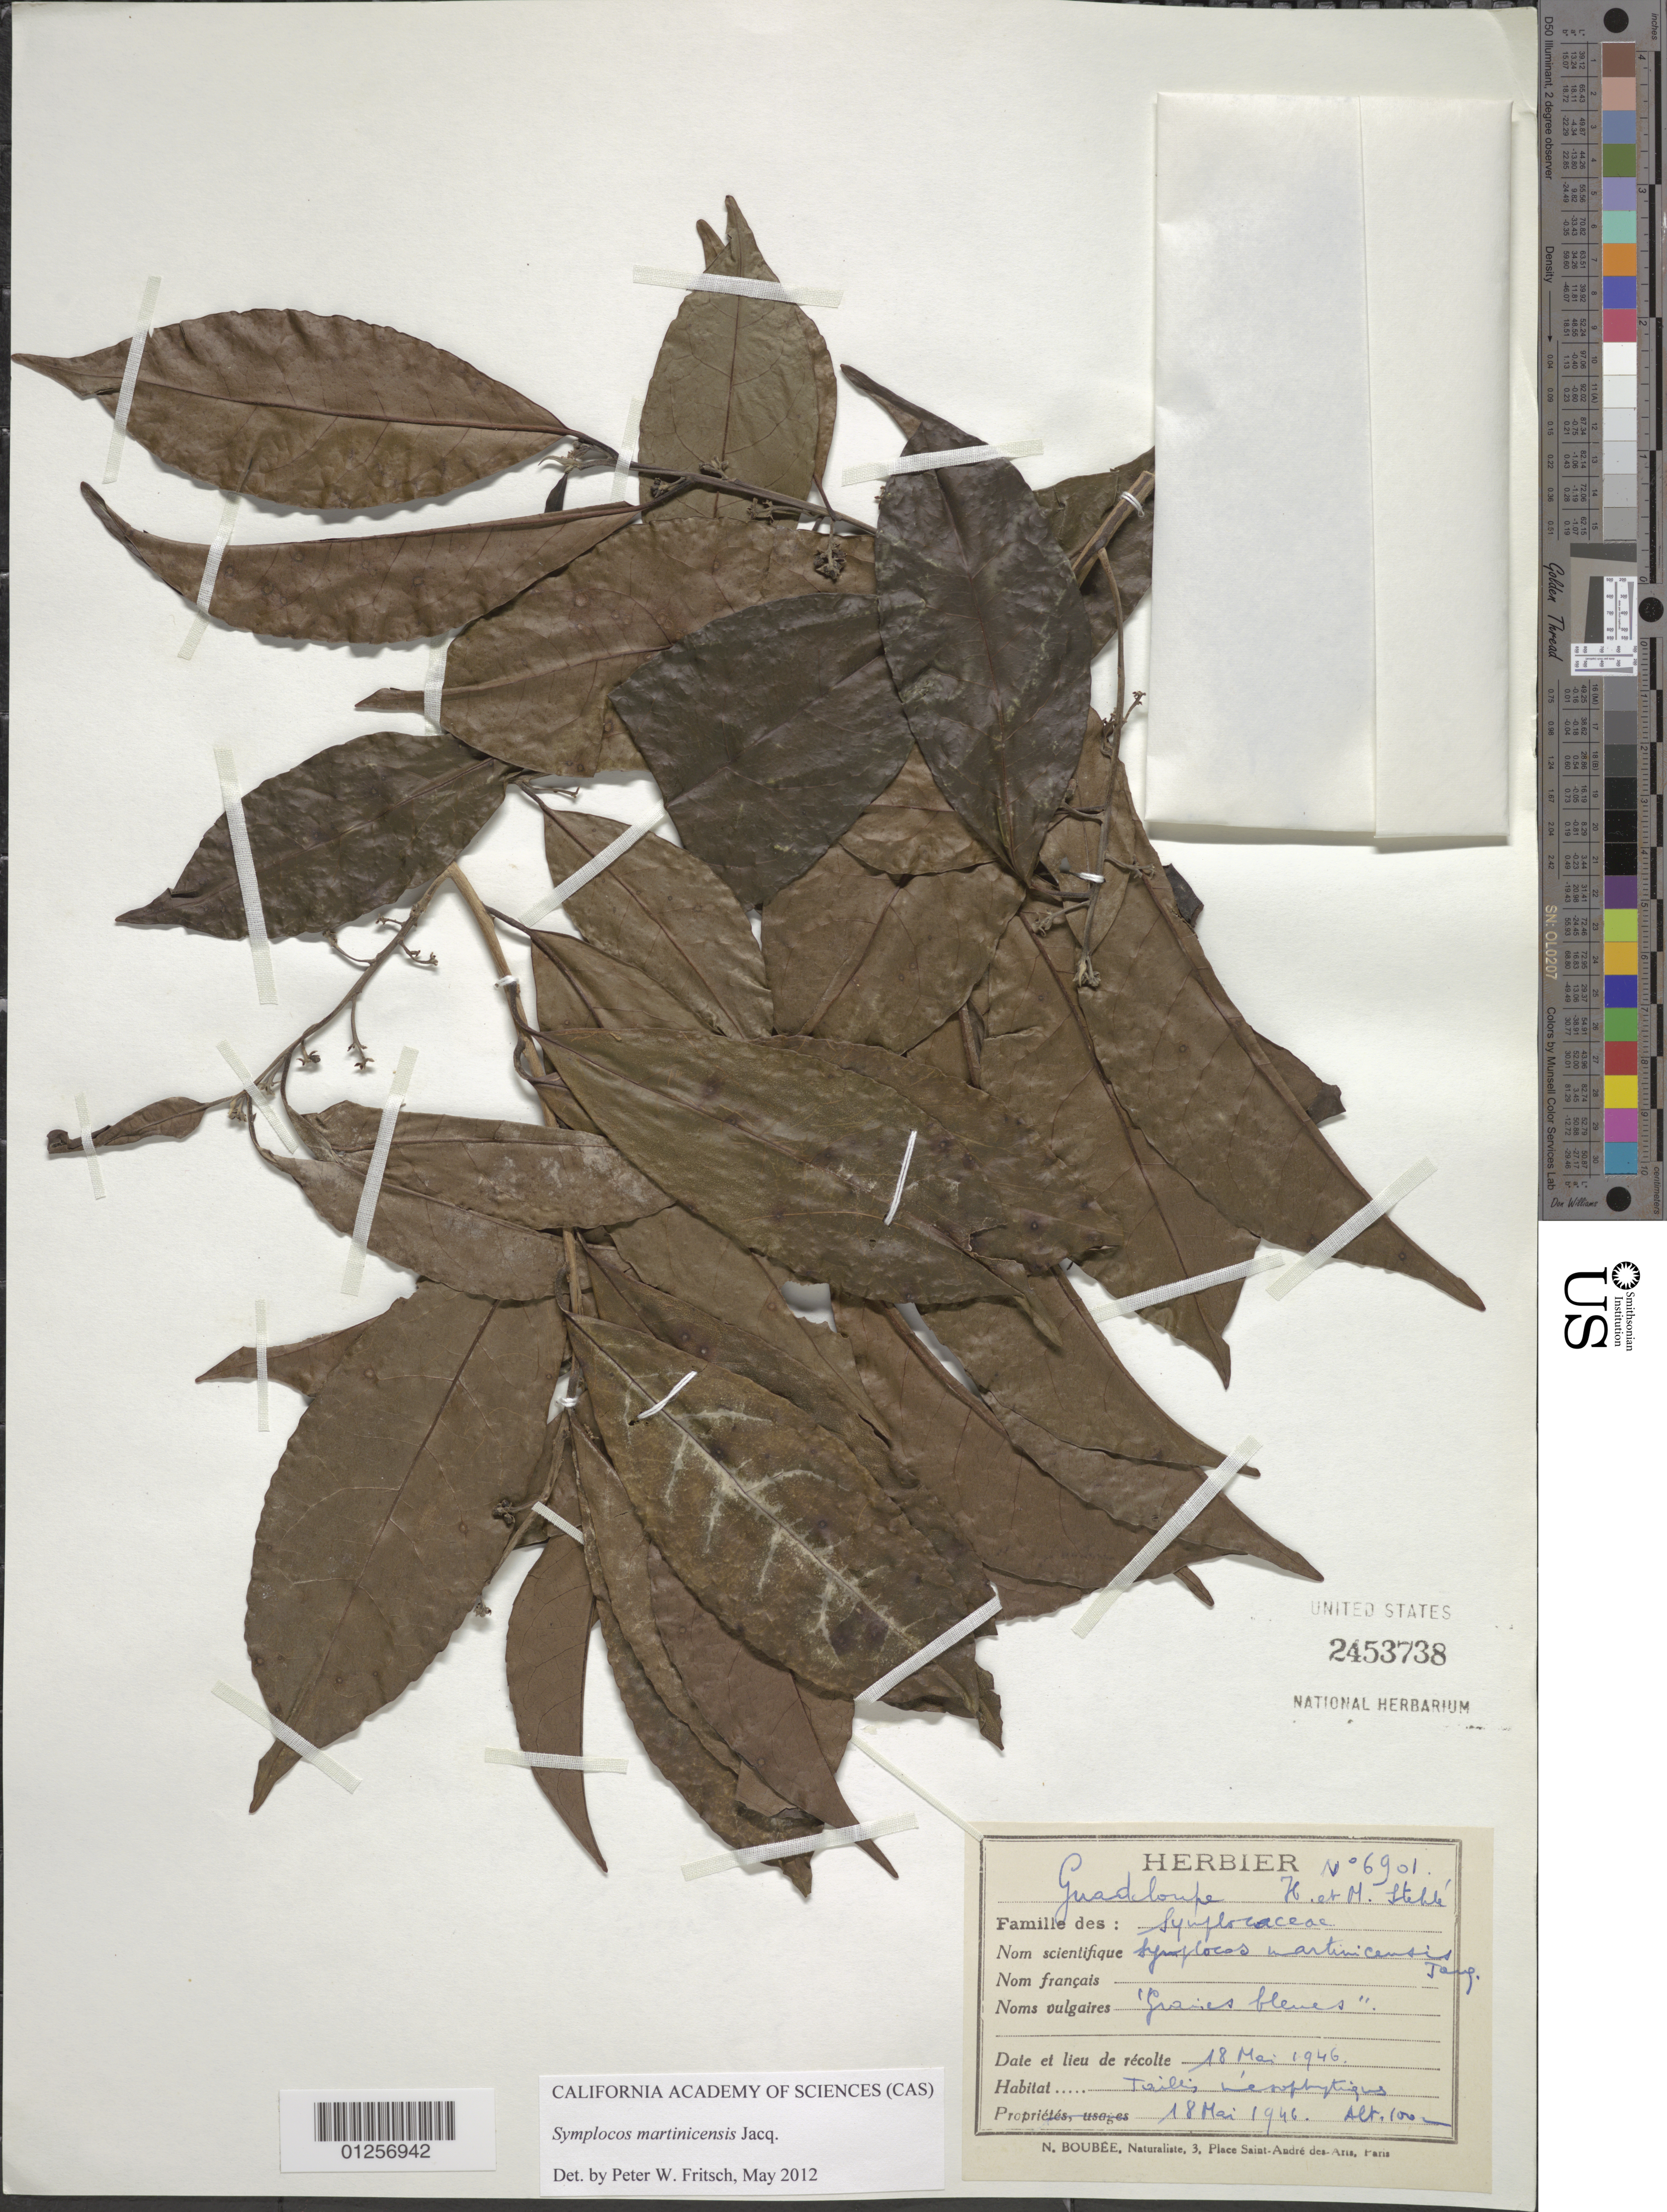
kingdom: Plantae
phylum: Tracheophyta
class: Magnoliopsida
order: Ericales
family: Symplocaceae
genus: Symplocos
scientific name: Symplocos martinicensis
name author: Jacq.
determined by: Fritsch, Peter W.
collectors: H. Stehlé & M. Stehlé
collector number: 6901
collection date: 1946-05-18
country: Guadeloupe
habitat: Tailles xéerophytic.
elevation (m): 100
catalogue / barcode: US 2453738